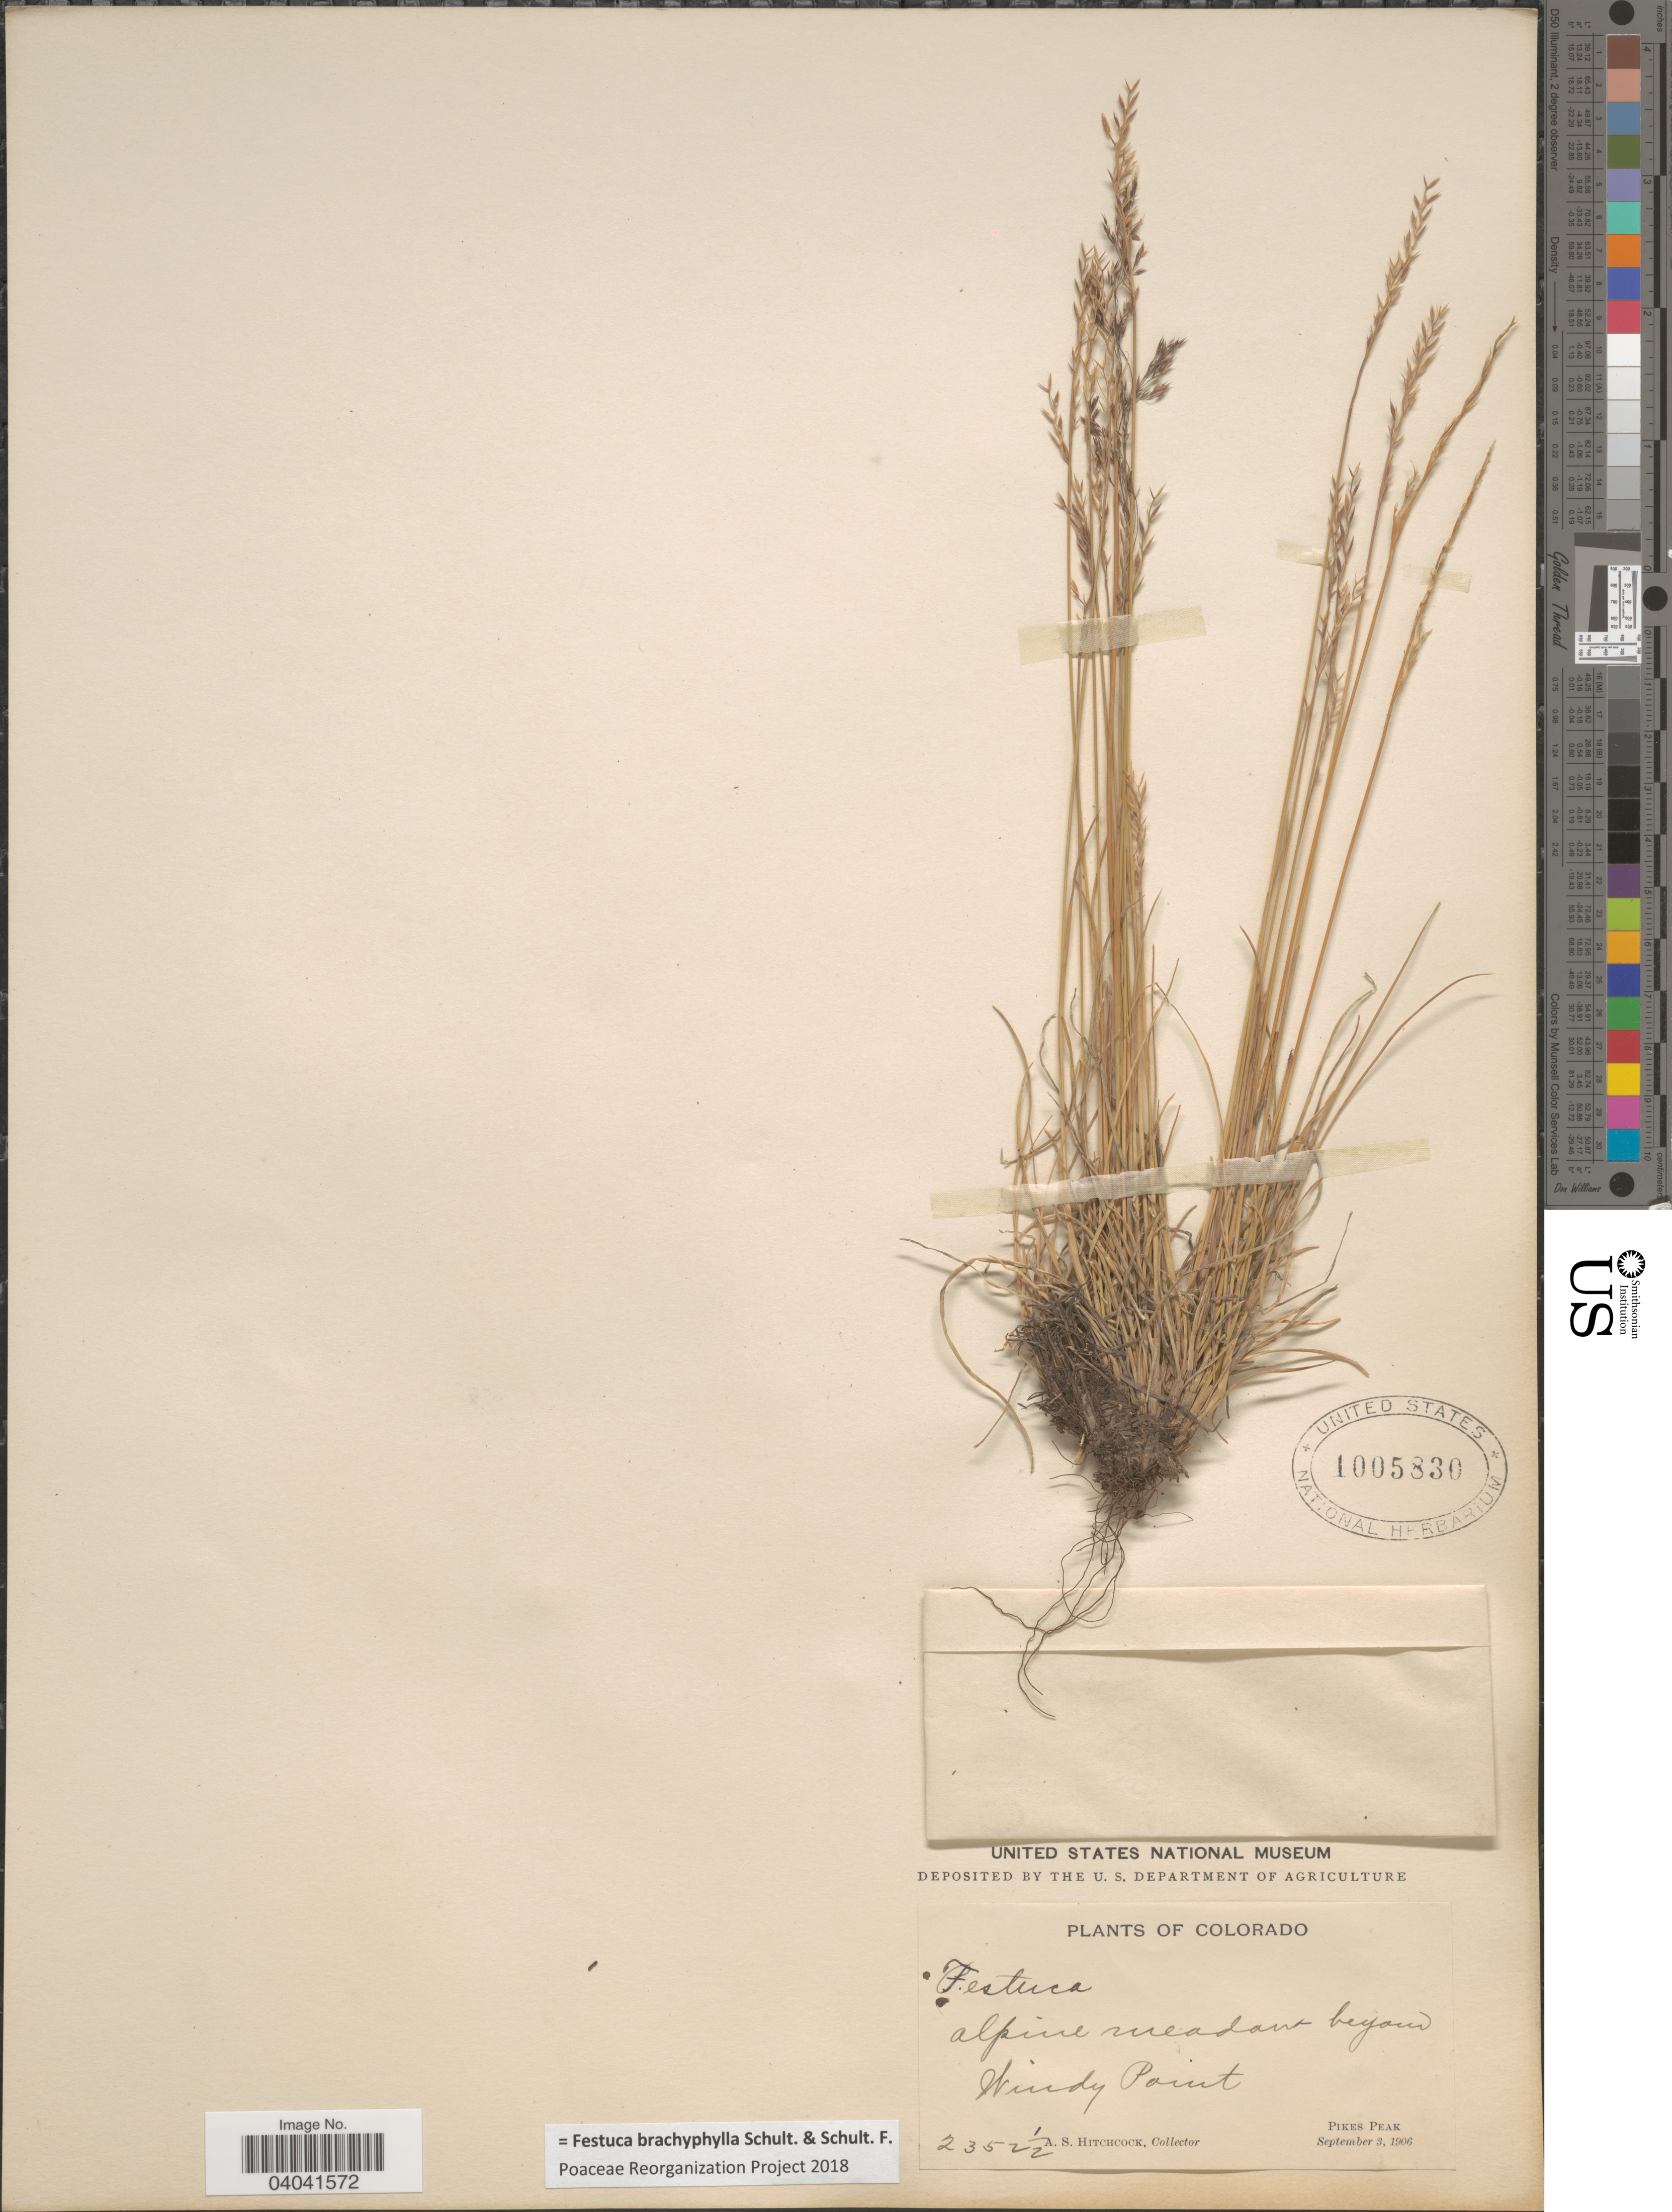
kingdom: Plantae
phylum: Tracheophyta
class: Liliopsida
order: Poales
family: Poaceae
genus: Festuca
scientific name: Festuca brachyphylla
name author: Schult. & Schult. f.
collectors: A. S. Hitchcock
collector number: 2352½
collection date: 1906-09-03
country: United States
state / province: Colorado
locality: Alpine meadow beyond Windy Point. Pikes Peak.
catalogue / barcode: US 1005830